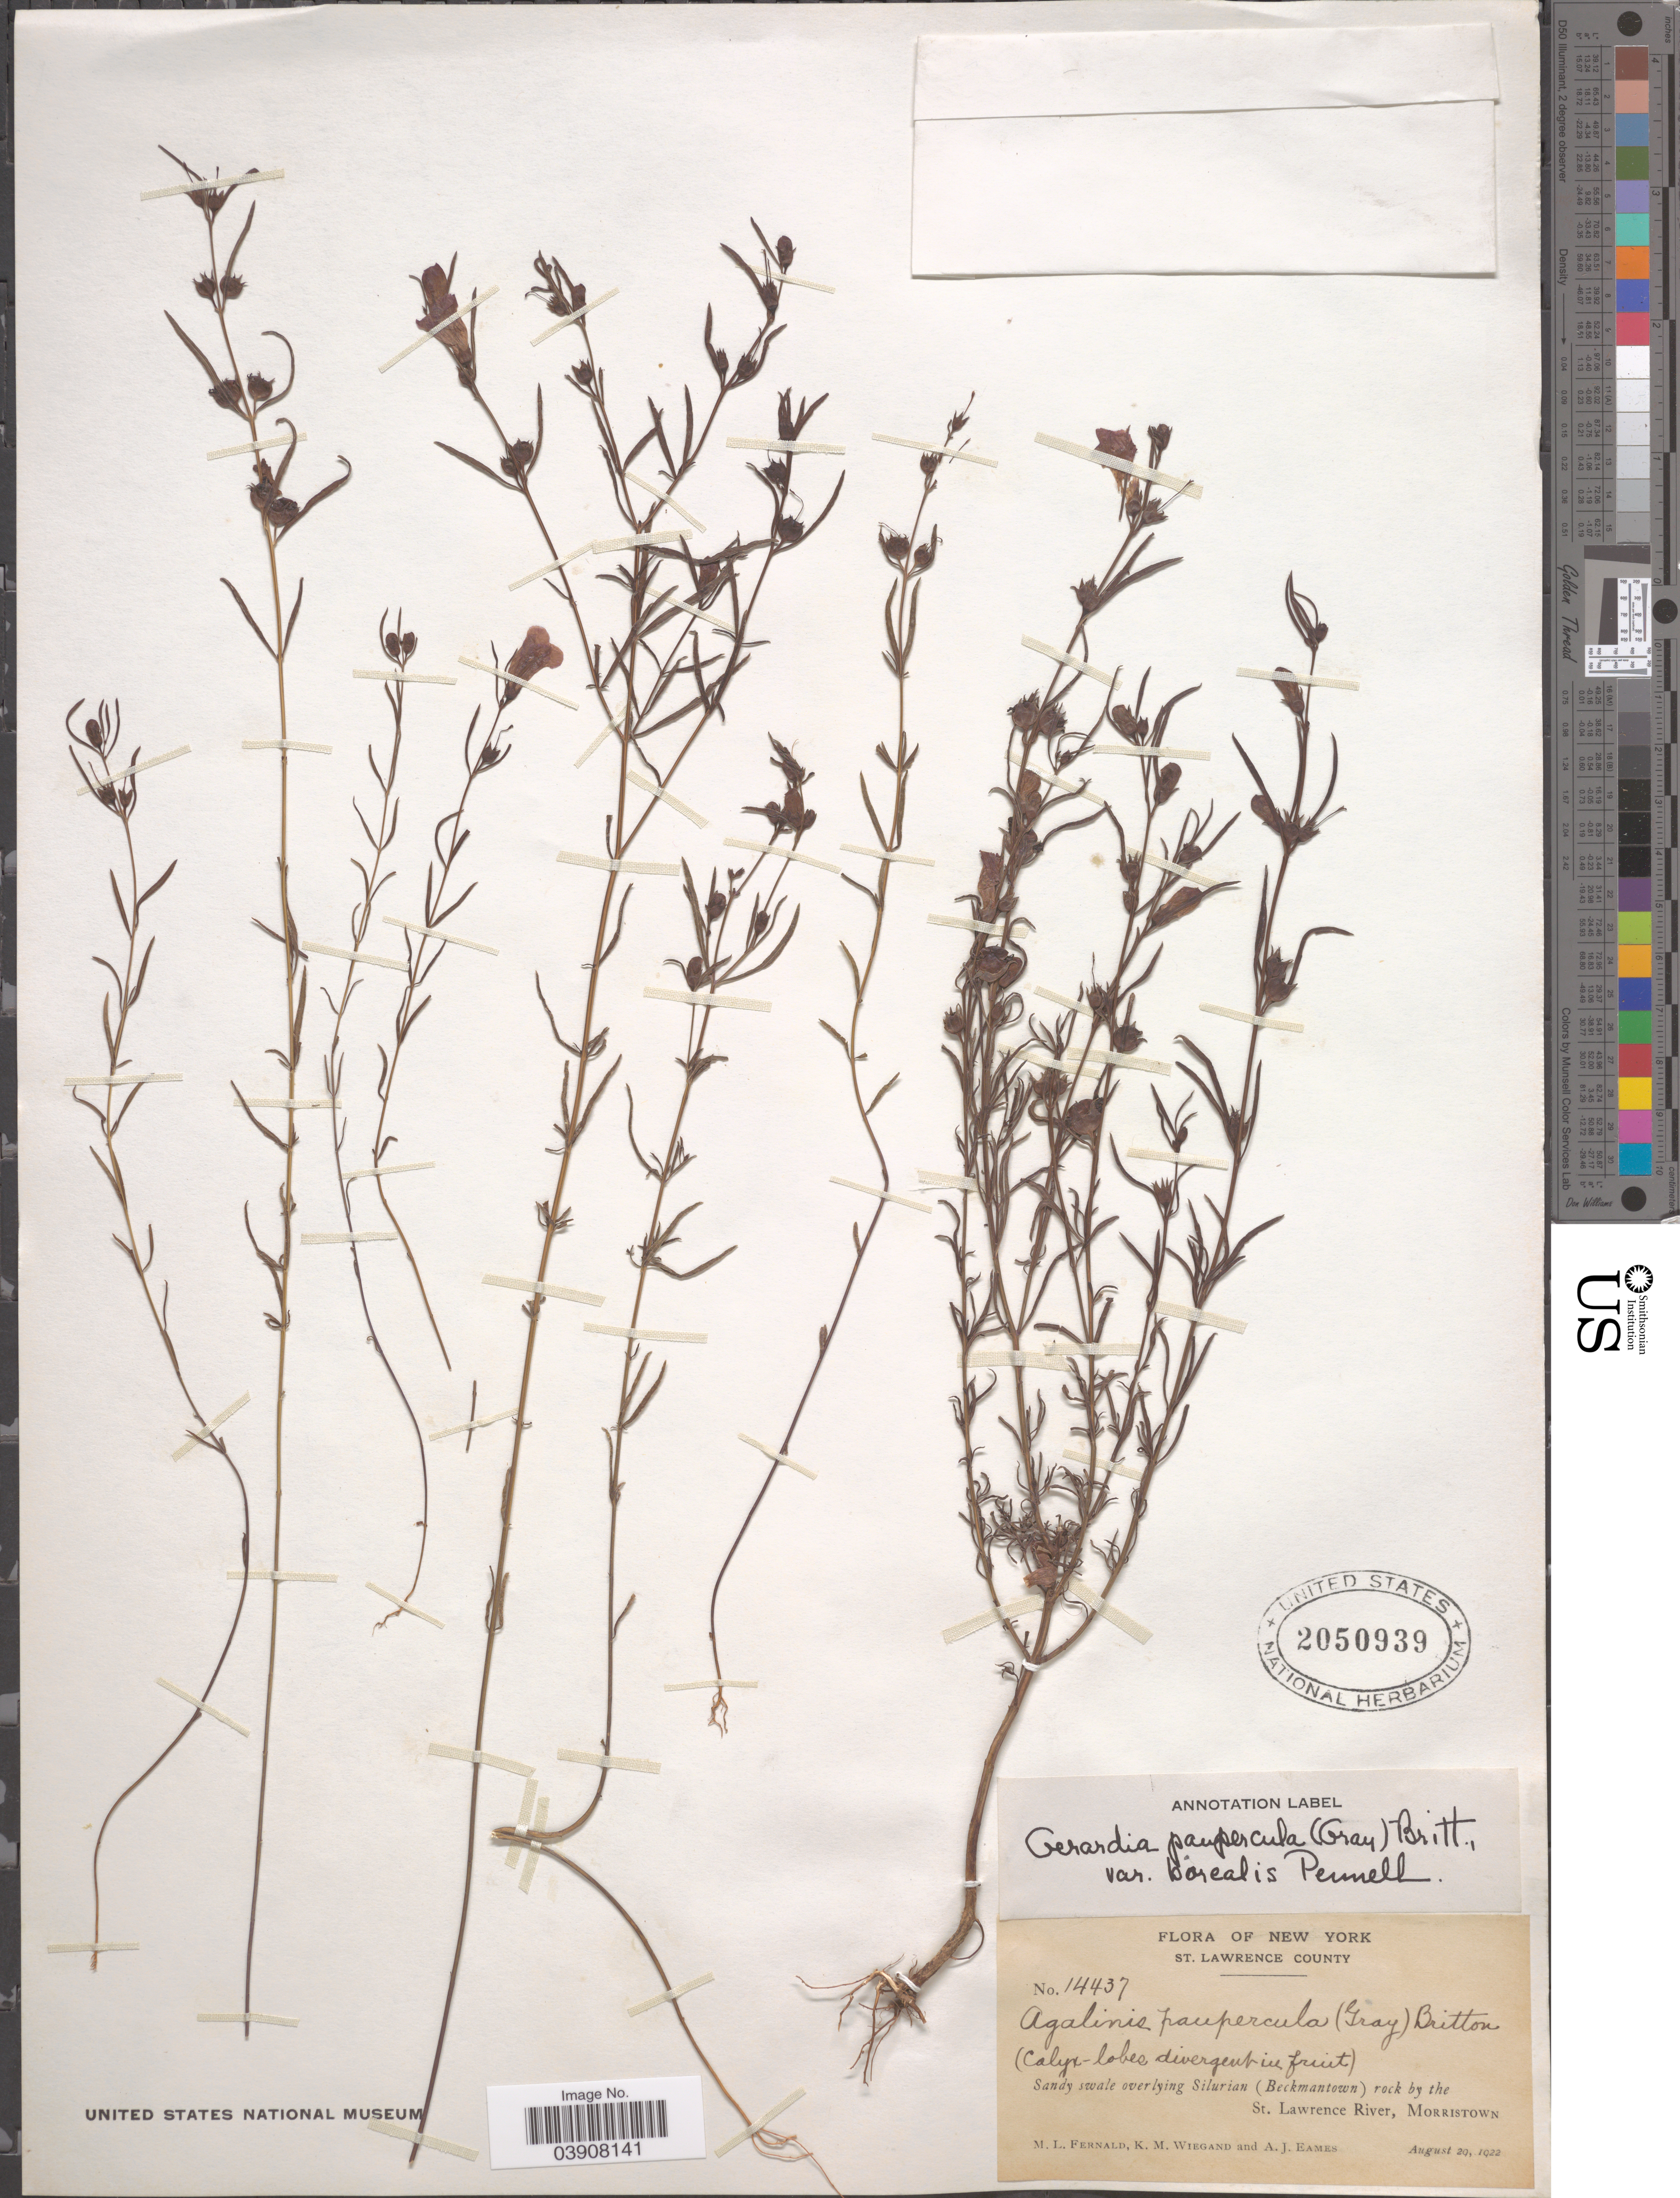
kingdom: Plantae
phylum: Tracheophyta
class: Magnoliopsida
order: Lamiales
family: Orobanchaceae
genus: Agalinis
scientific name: Agalinis paupercula var. borealis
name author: Pennell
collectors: M. L. Fernald, K. M. Wiegand & A. J. Eames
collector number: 14437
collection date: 1922-08-29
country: United States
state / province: New York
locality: St. Lawrence County. Sandy swale overlying Silurian (Beckmantown) rock by the St. Lawrence River, Morristown.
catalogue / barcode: US 2050939